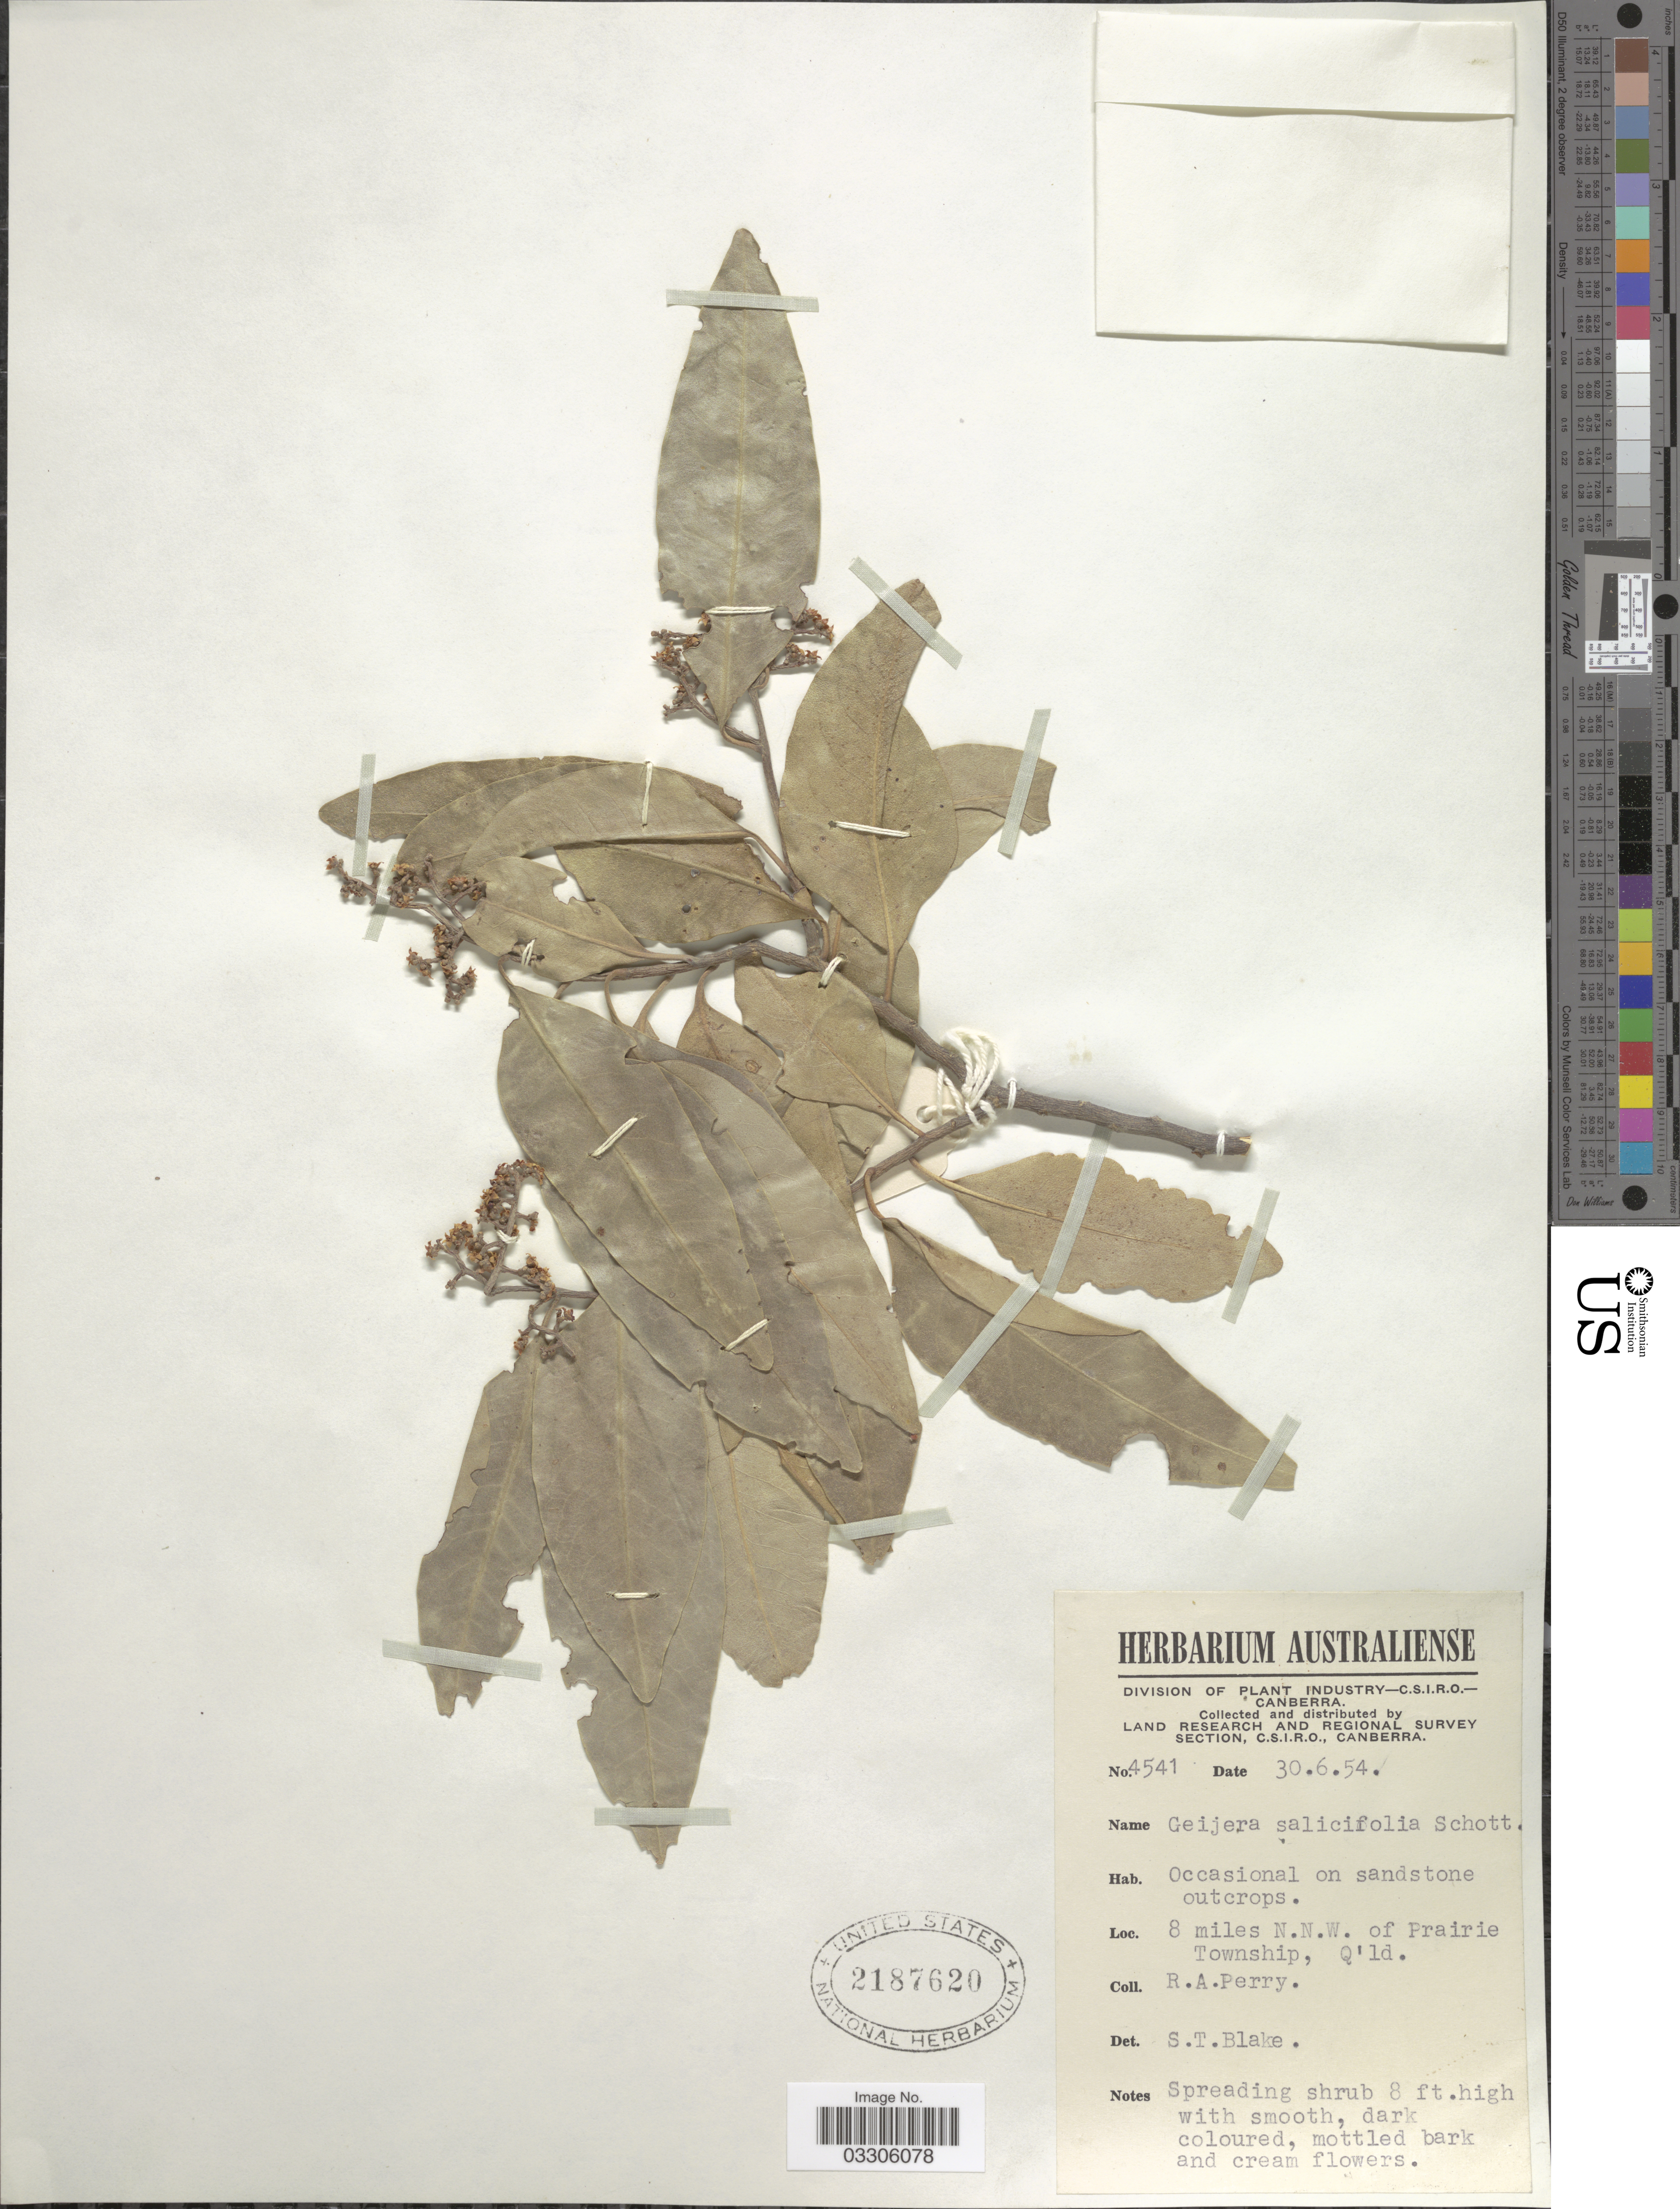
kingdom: Plantae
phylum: Tracheophyta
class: Magnoliopsida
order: Sapindales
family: Rutaceae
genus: Geijera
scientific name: Geijera salicifolia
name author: Schott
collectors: Perry, R. A.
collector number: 4541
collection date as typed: Transcribed d/m/y: 30/6/54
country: Australia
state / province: Queensland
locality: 8 miles N.N.W. of Prairie Township, Q'ld.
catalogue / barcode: US 2187620